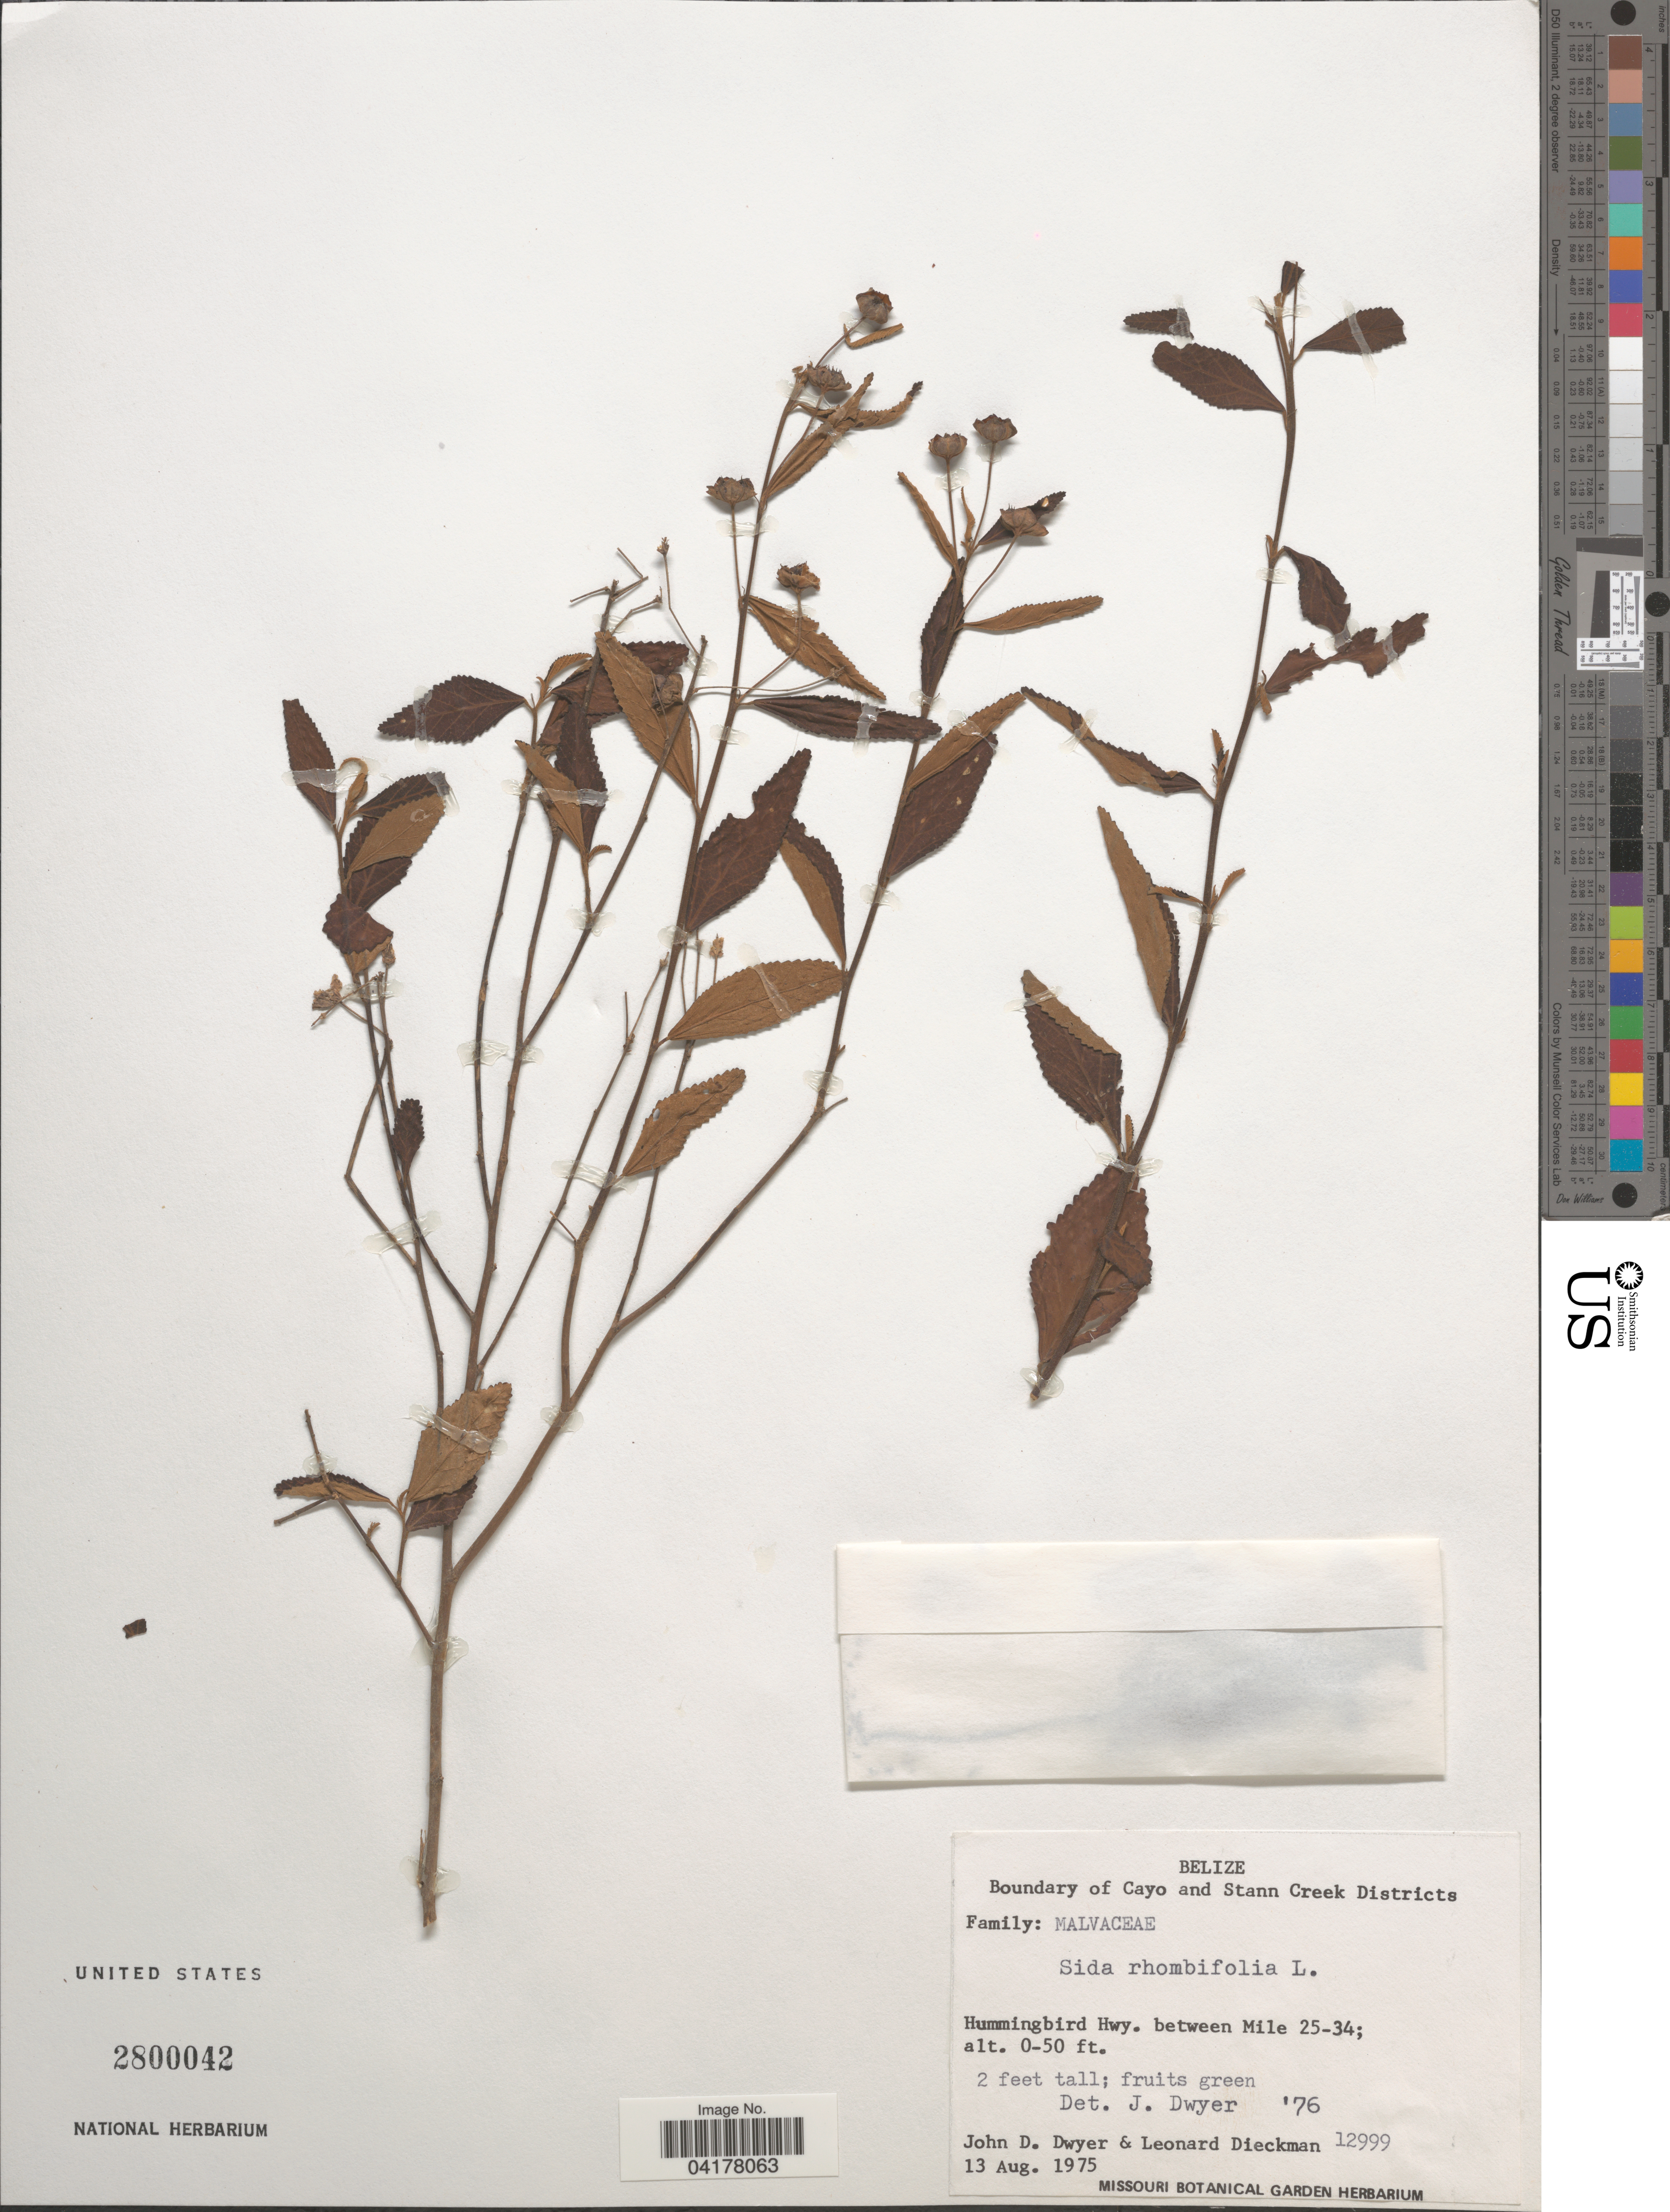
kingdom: Plantae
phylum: Tracheophyta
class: Magnoliopsida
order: Malvales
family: Malvaceae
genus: Sida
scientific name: Sida rhombifolia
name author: L.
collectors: J. D. Dwyer & L. Dieckman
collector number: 12999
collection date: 1975-08-13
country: Belize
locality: Boundary of cayo and Stann Creek Districts. Hummingbird Hwy. between Mile 25-34.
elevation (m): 0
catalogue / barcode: US 2800042